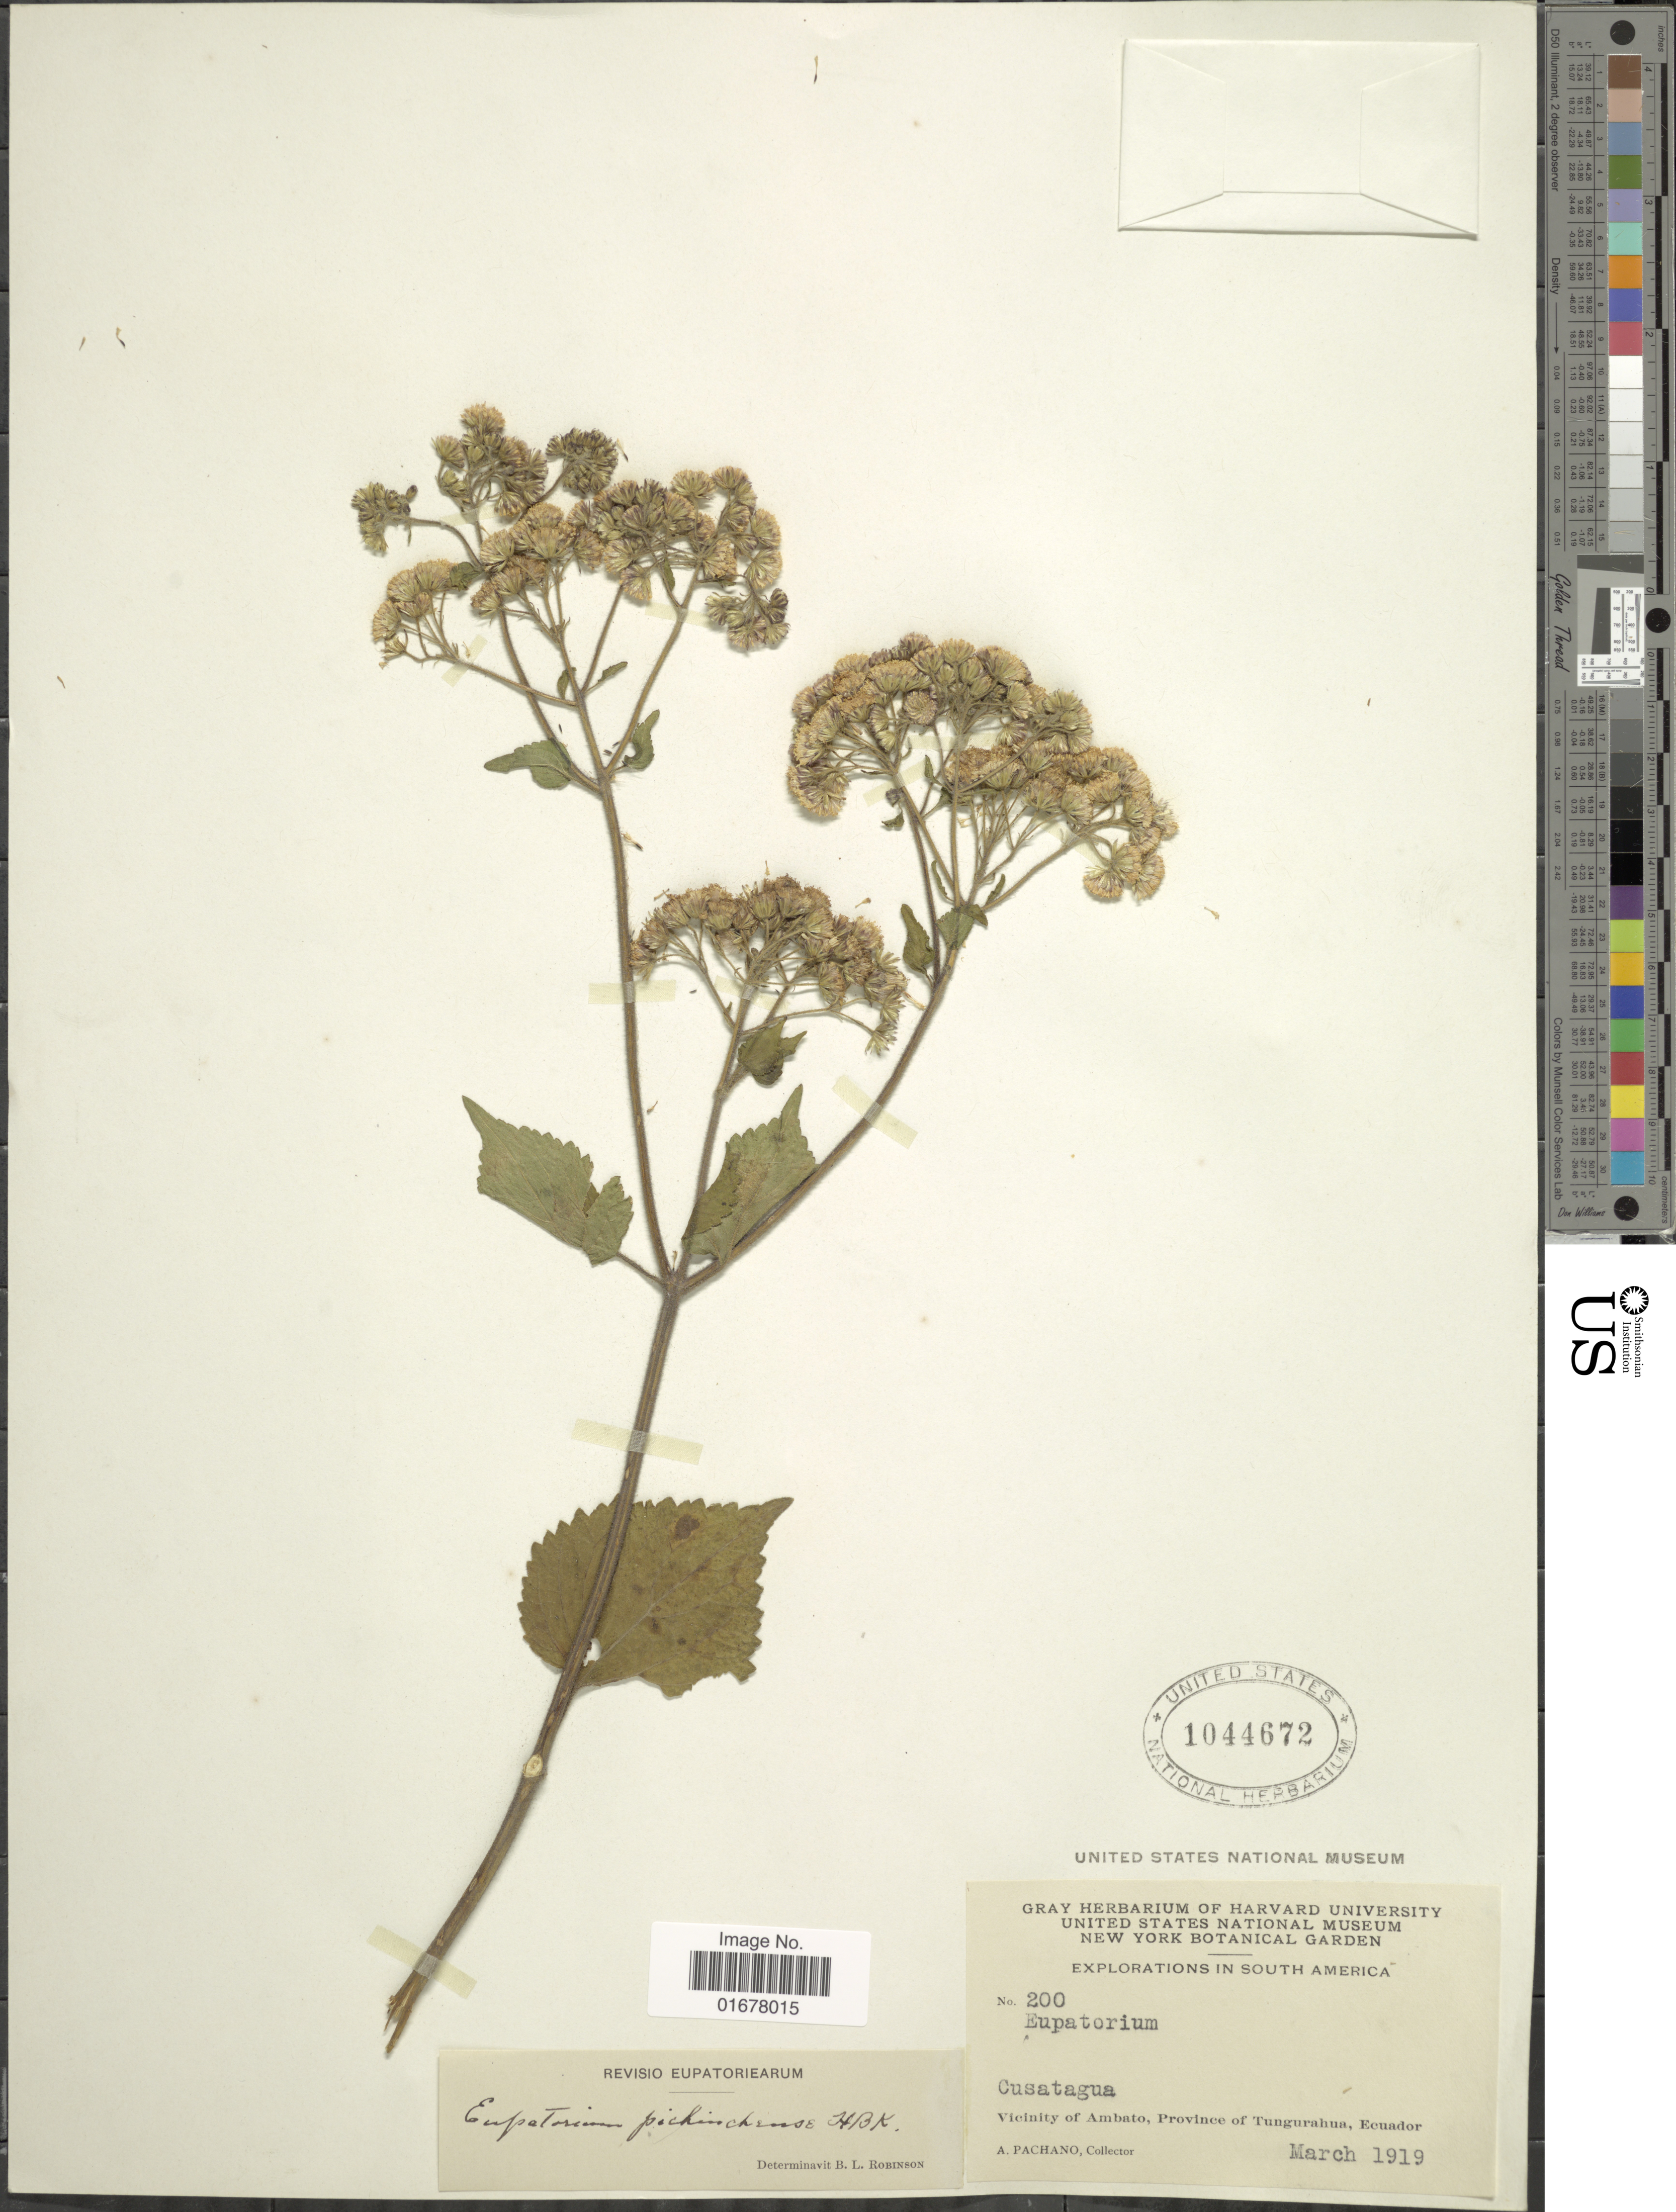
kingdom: Plantae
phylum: Tracheophyta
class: Magnoliopsida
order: Asterales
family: Asteraceae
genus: Ageratina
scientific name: Ageratina pseudochilca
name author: (Benth.) R.M. King & H. Rob.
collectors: A. Pachano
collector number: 200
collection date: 1919-03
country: Ecuador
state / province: Tungurahua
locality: Cusatagua, Vicinity of Ambato, Province of Tungurahua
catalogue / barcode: US 1044672